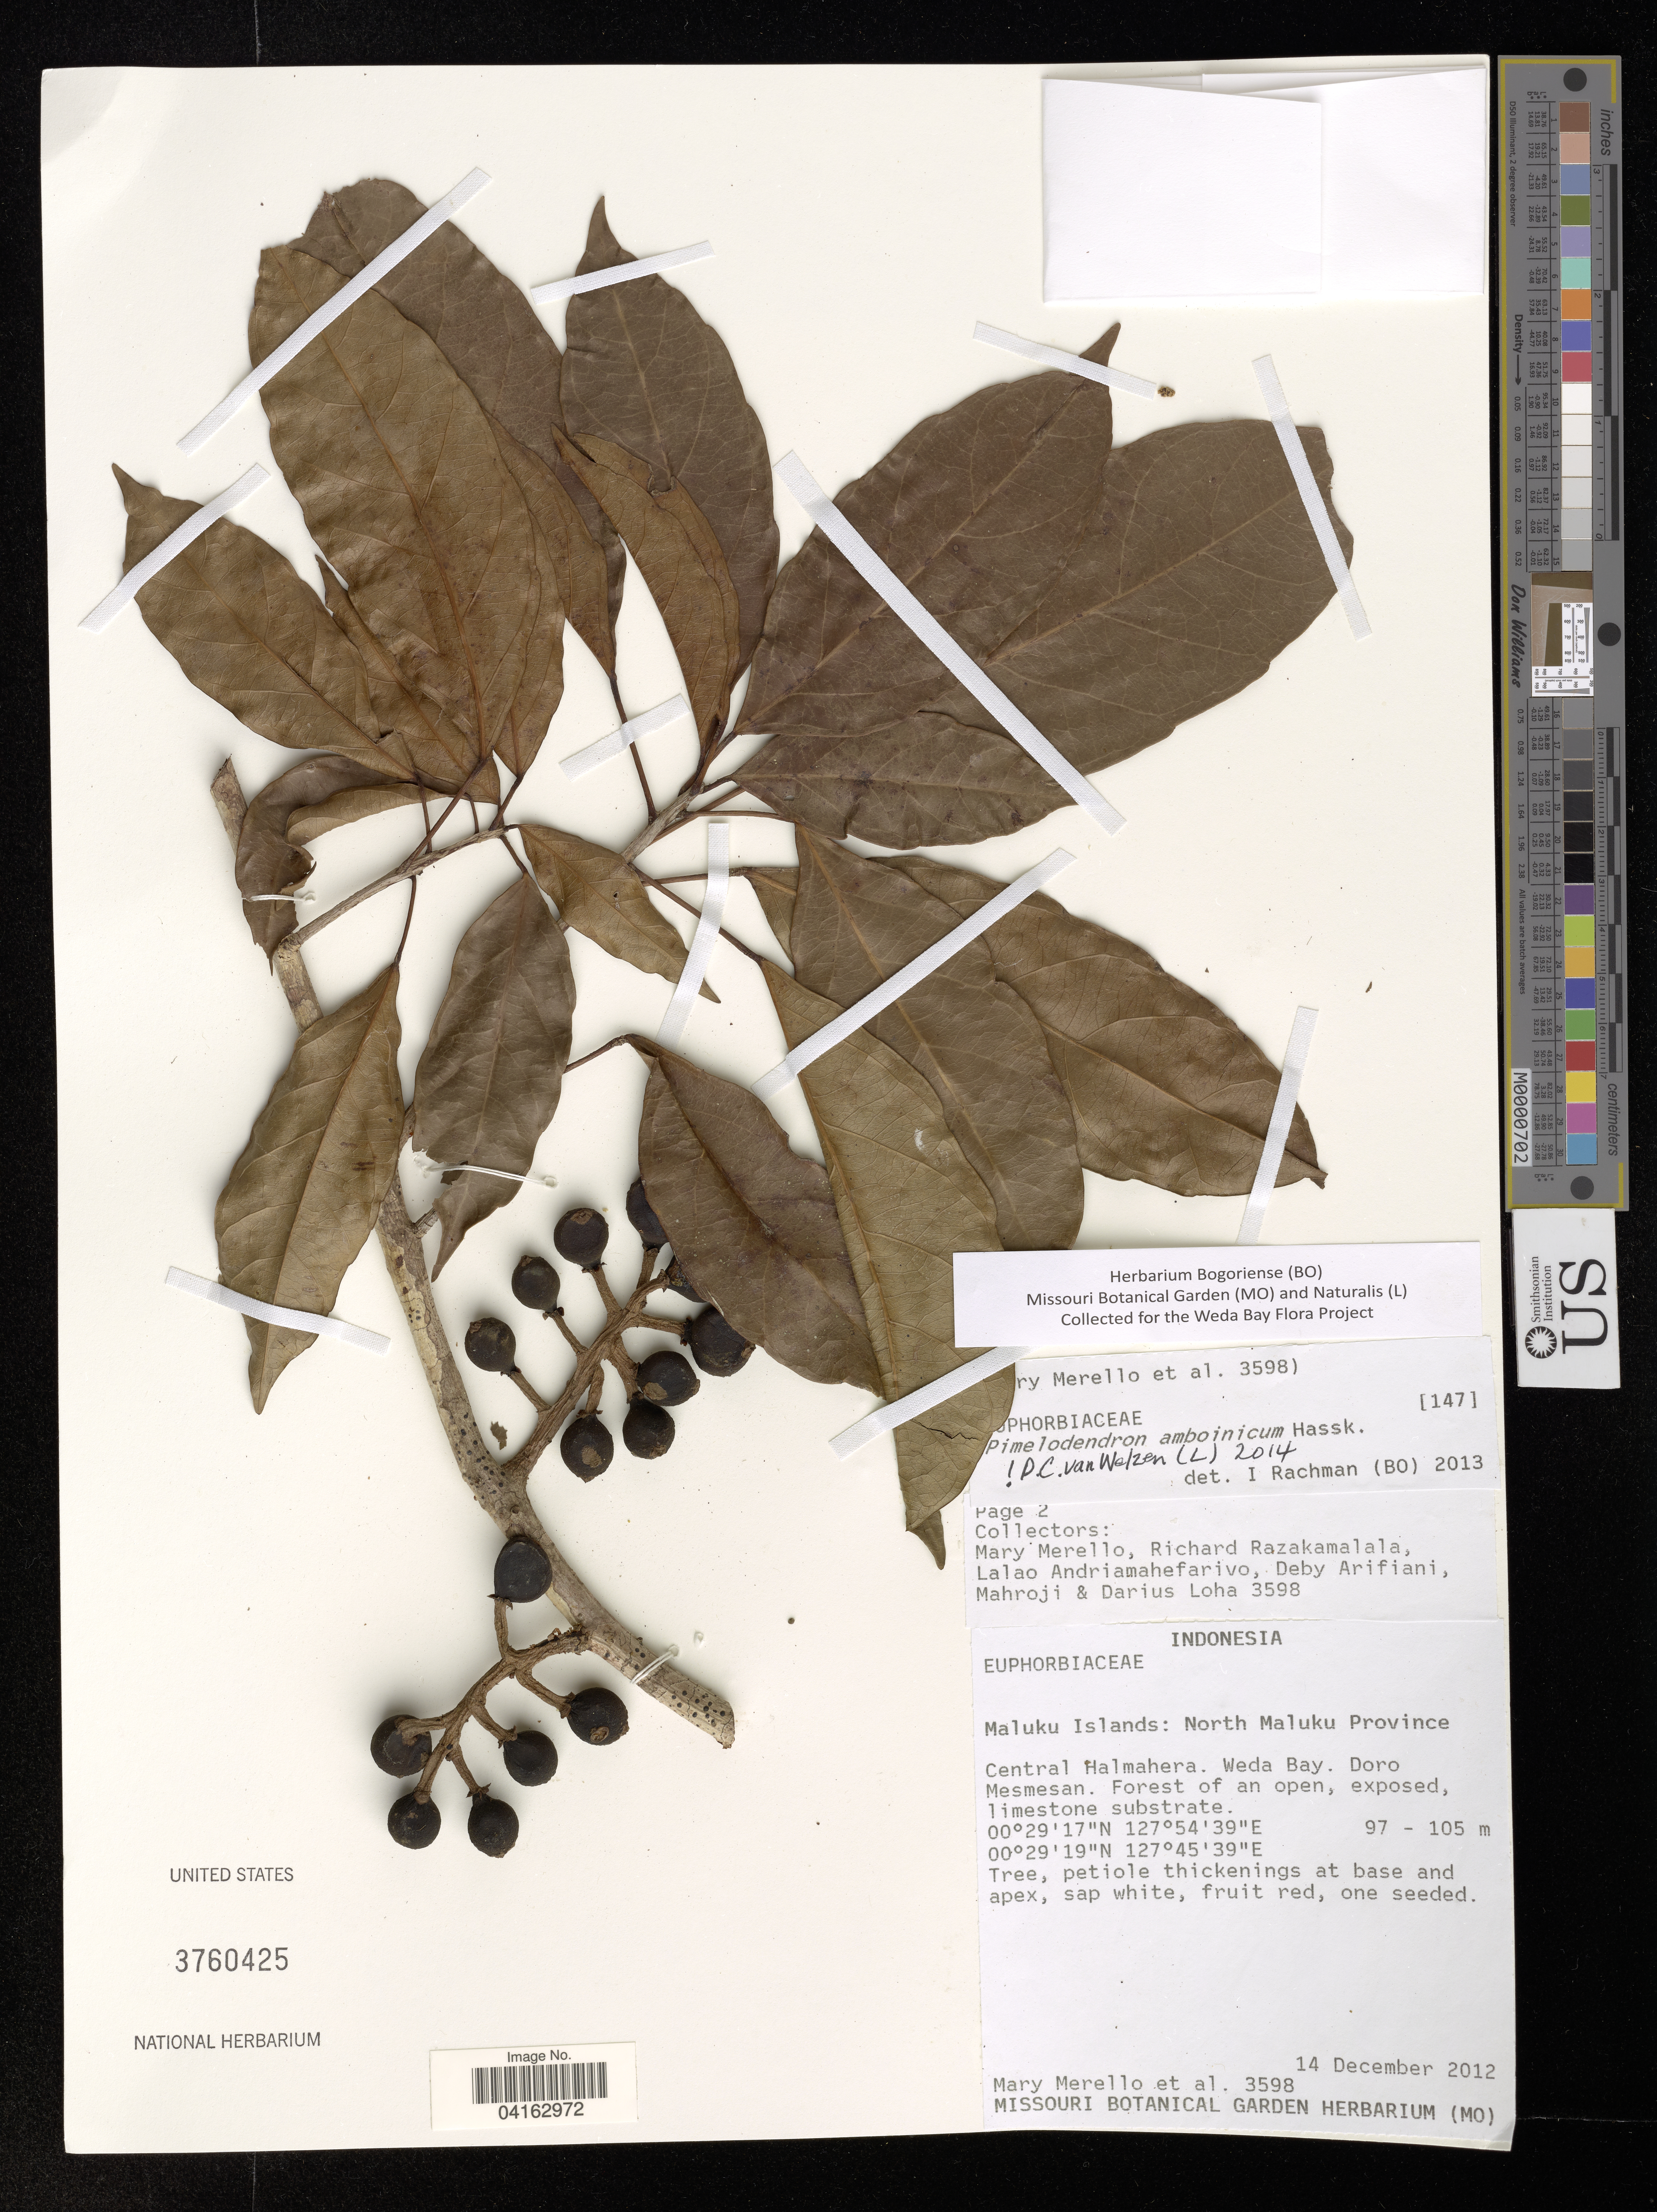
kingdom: Plantae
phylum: Tracheophyta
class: Magnoliopsida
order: Malpighiales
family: Euphorbiaceae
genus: Pimelodendron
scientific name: Pimelodendron amboinicum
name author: Hassk.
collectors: M. Merello, R. Razakamalala, L. Andriamahefarivo, D. Arifiani & et al.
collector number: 3598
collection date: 2012-12-14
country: Indonesia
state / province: Maluku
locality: Maluku Islands: North Maluku Province. Central Halmahera. Weda Bay. Doro Mesmesan.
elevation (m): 97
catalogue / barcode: US 3760425